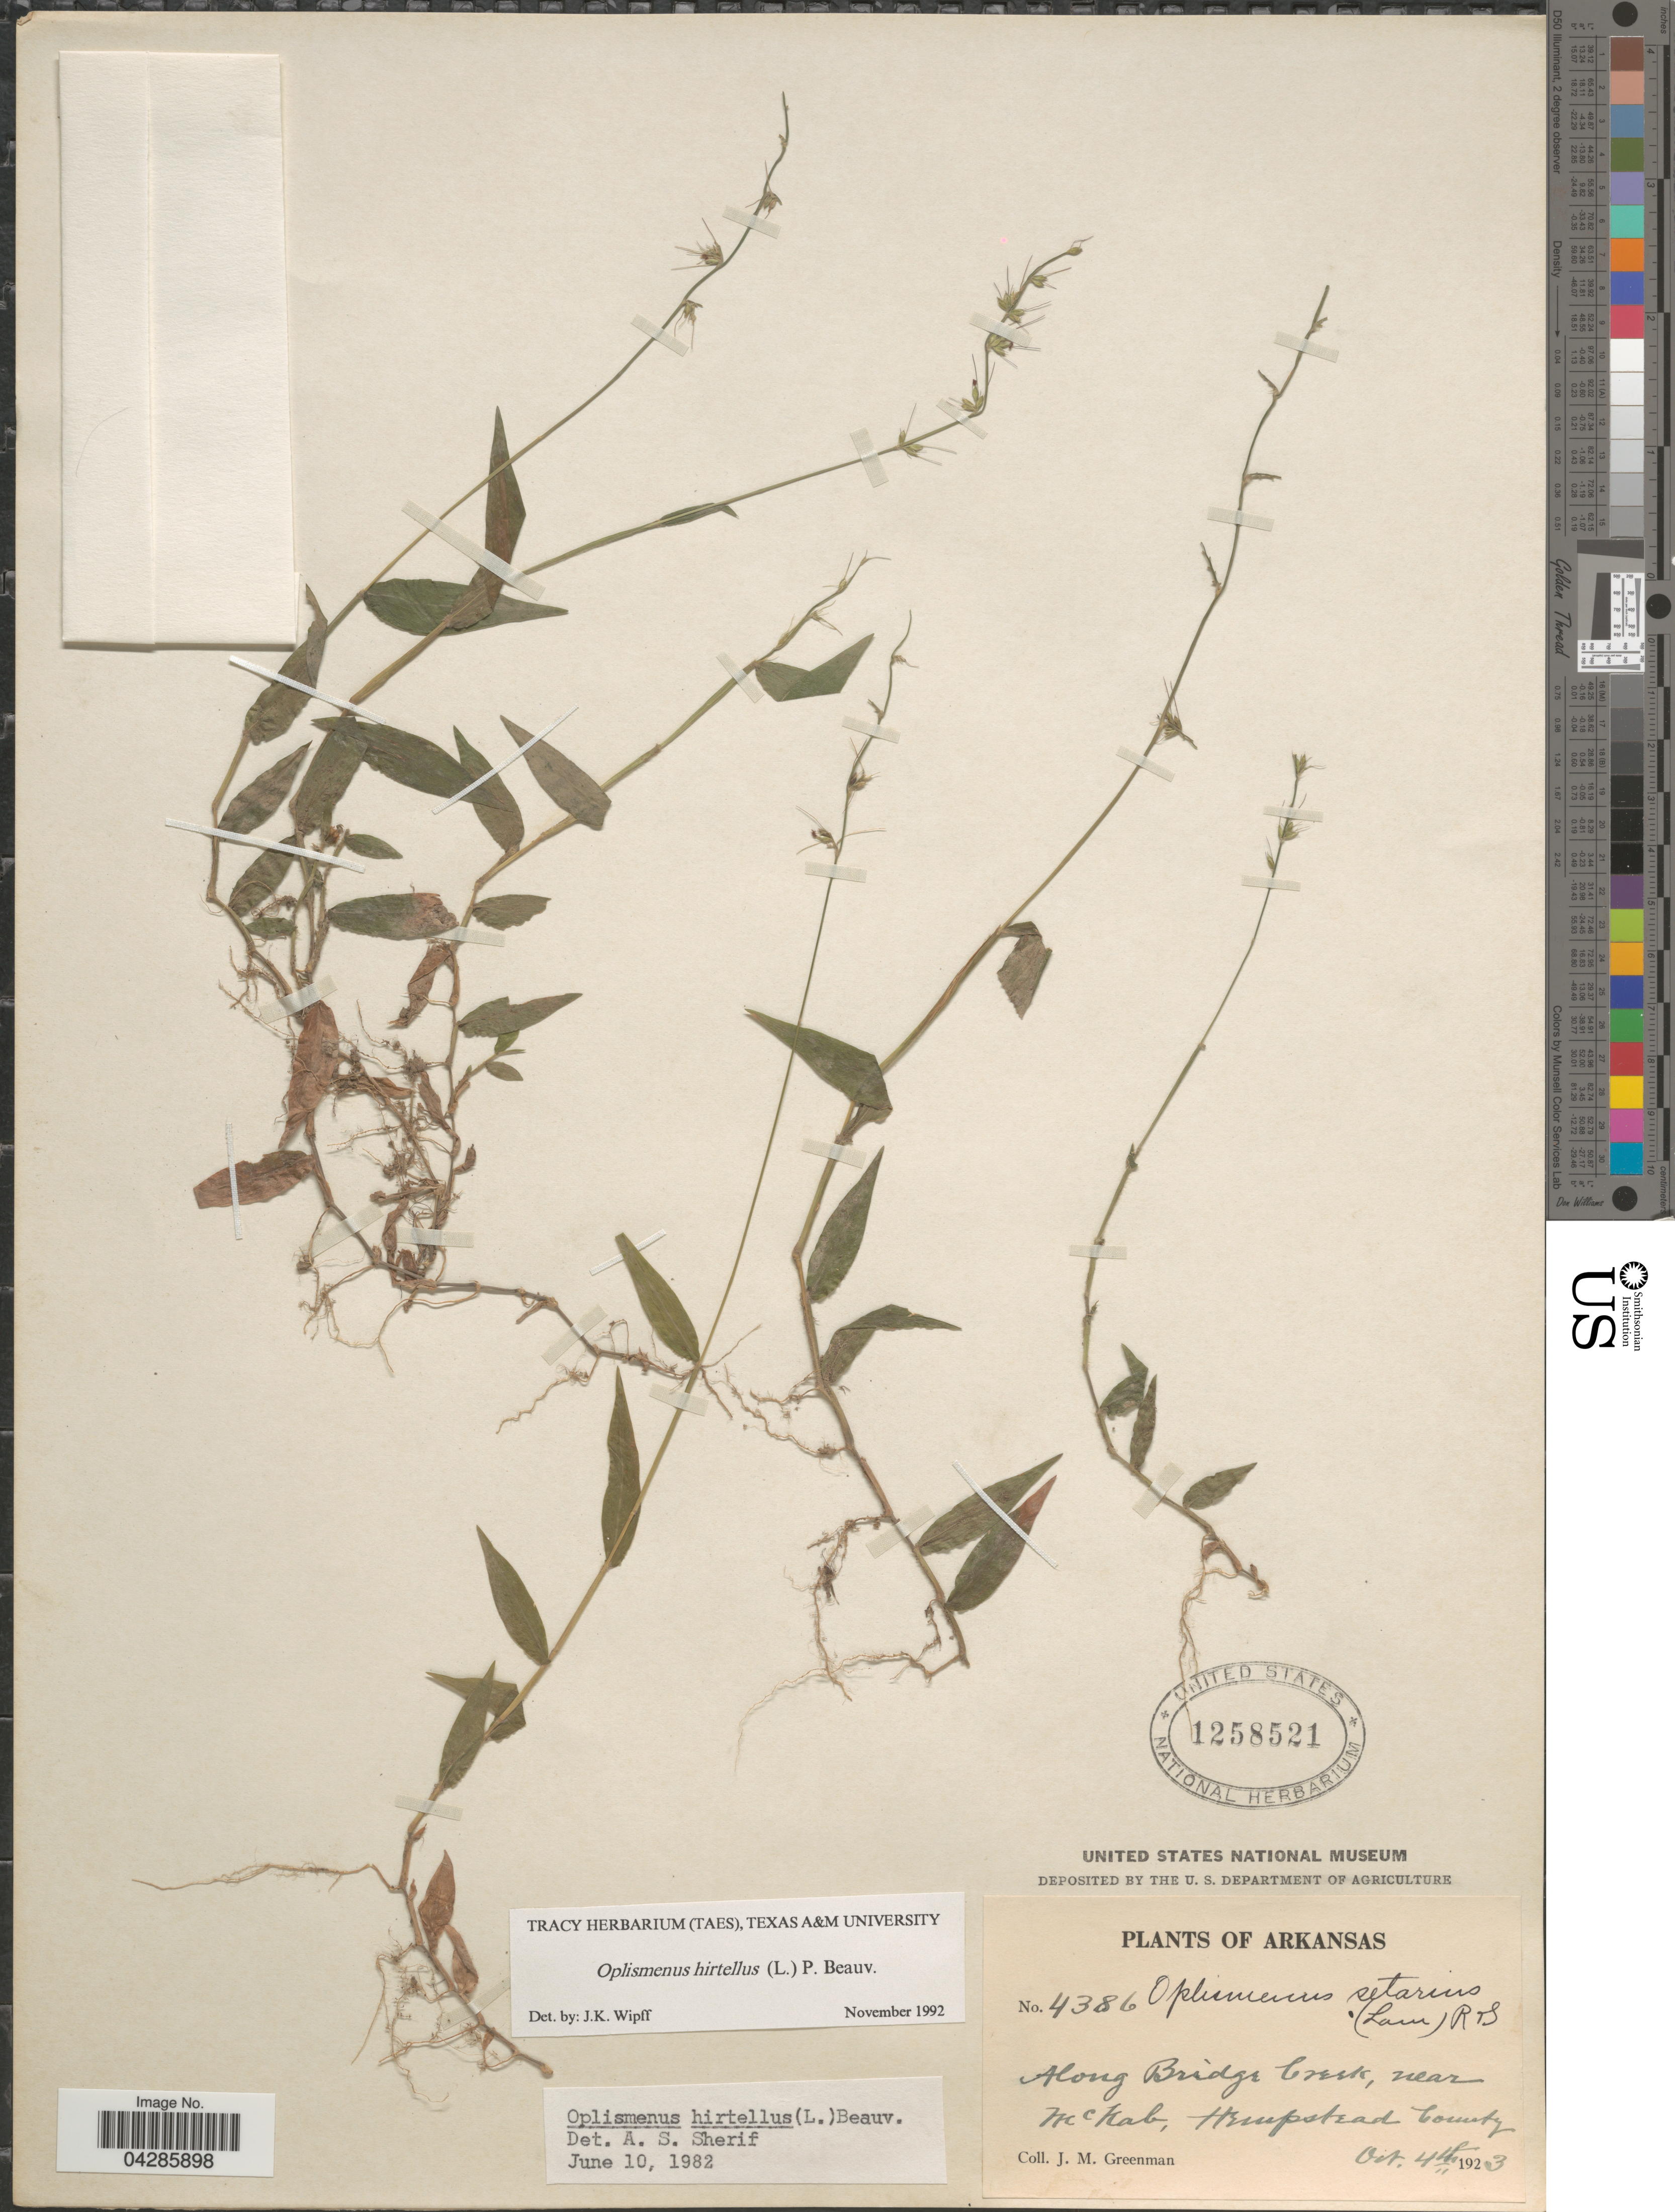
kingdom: Plantae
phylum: Tracheophyta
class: Liliopsida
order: Poales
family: Poaceae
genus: Oplismenus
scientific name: Oplismenus hirtellus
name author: (L.) P. Beauv.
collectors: J. M. Greenman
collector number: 4386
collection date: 1923-10-04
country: United States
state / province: Arkansas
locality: Along Bridge Creek, near McKab, Hempstead County.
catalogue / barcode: US 1258521